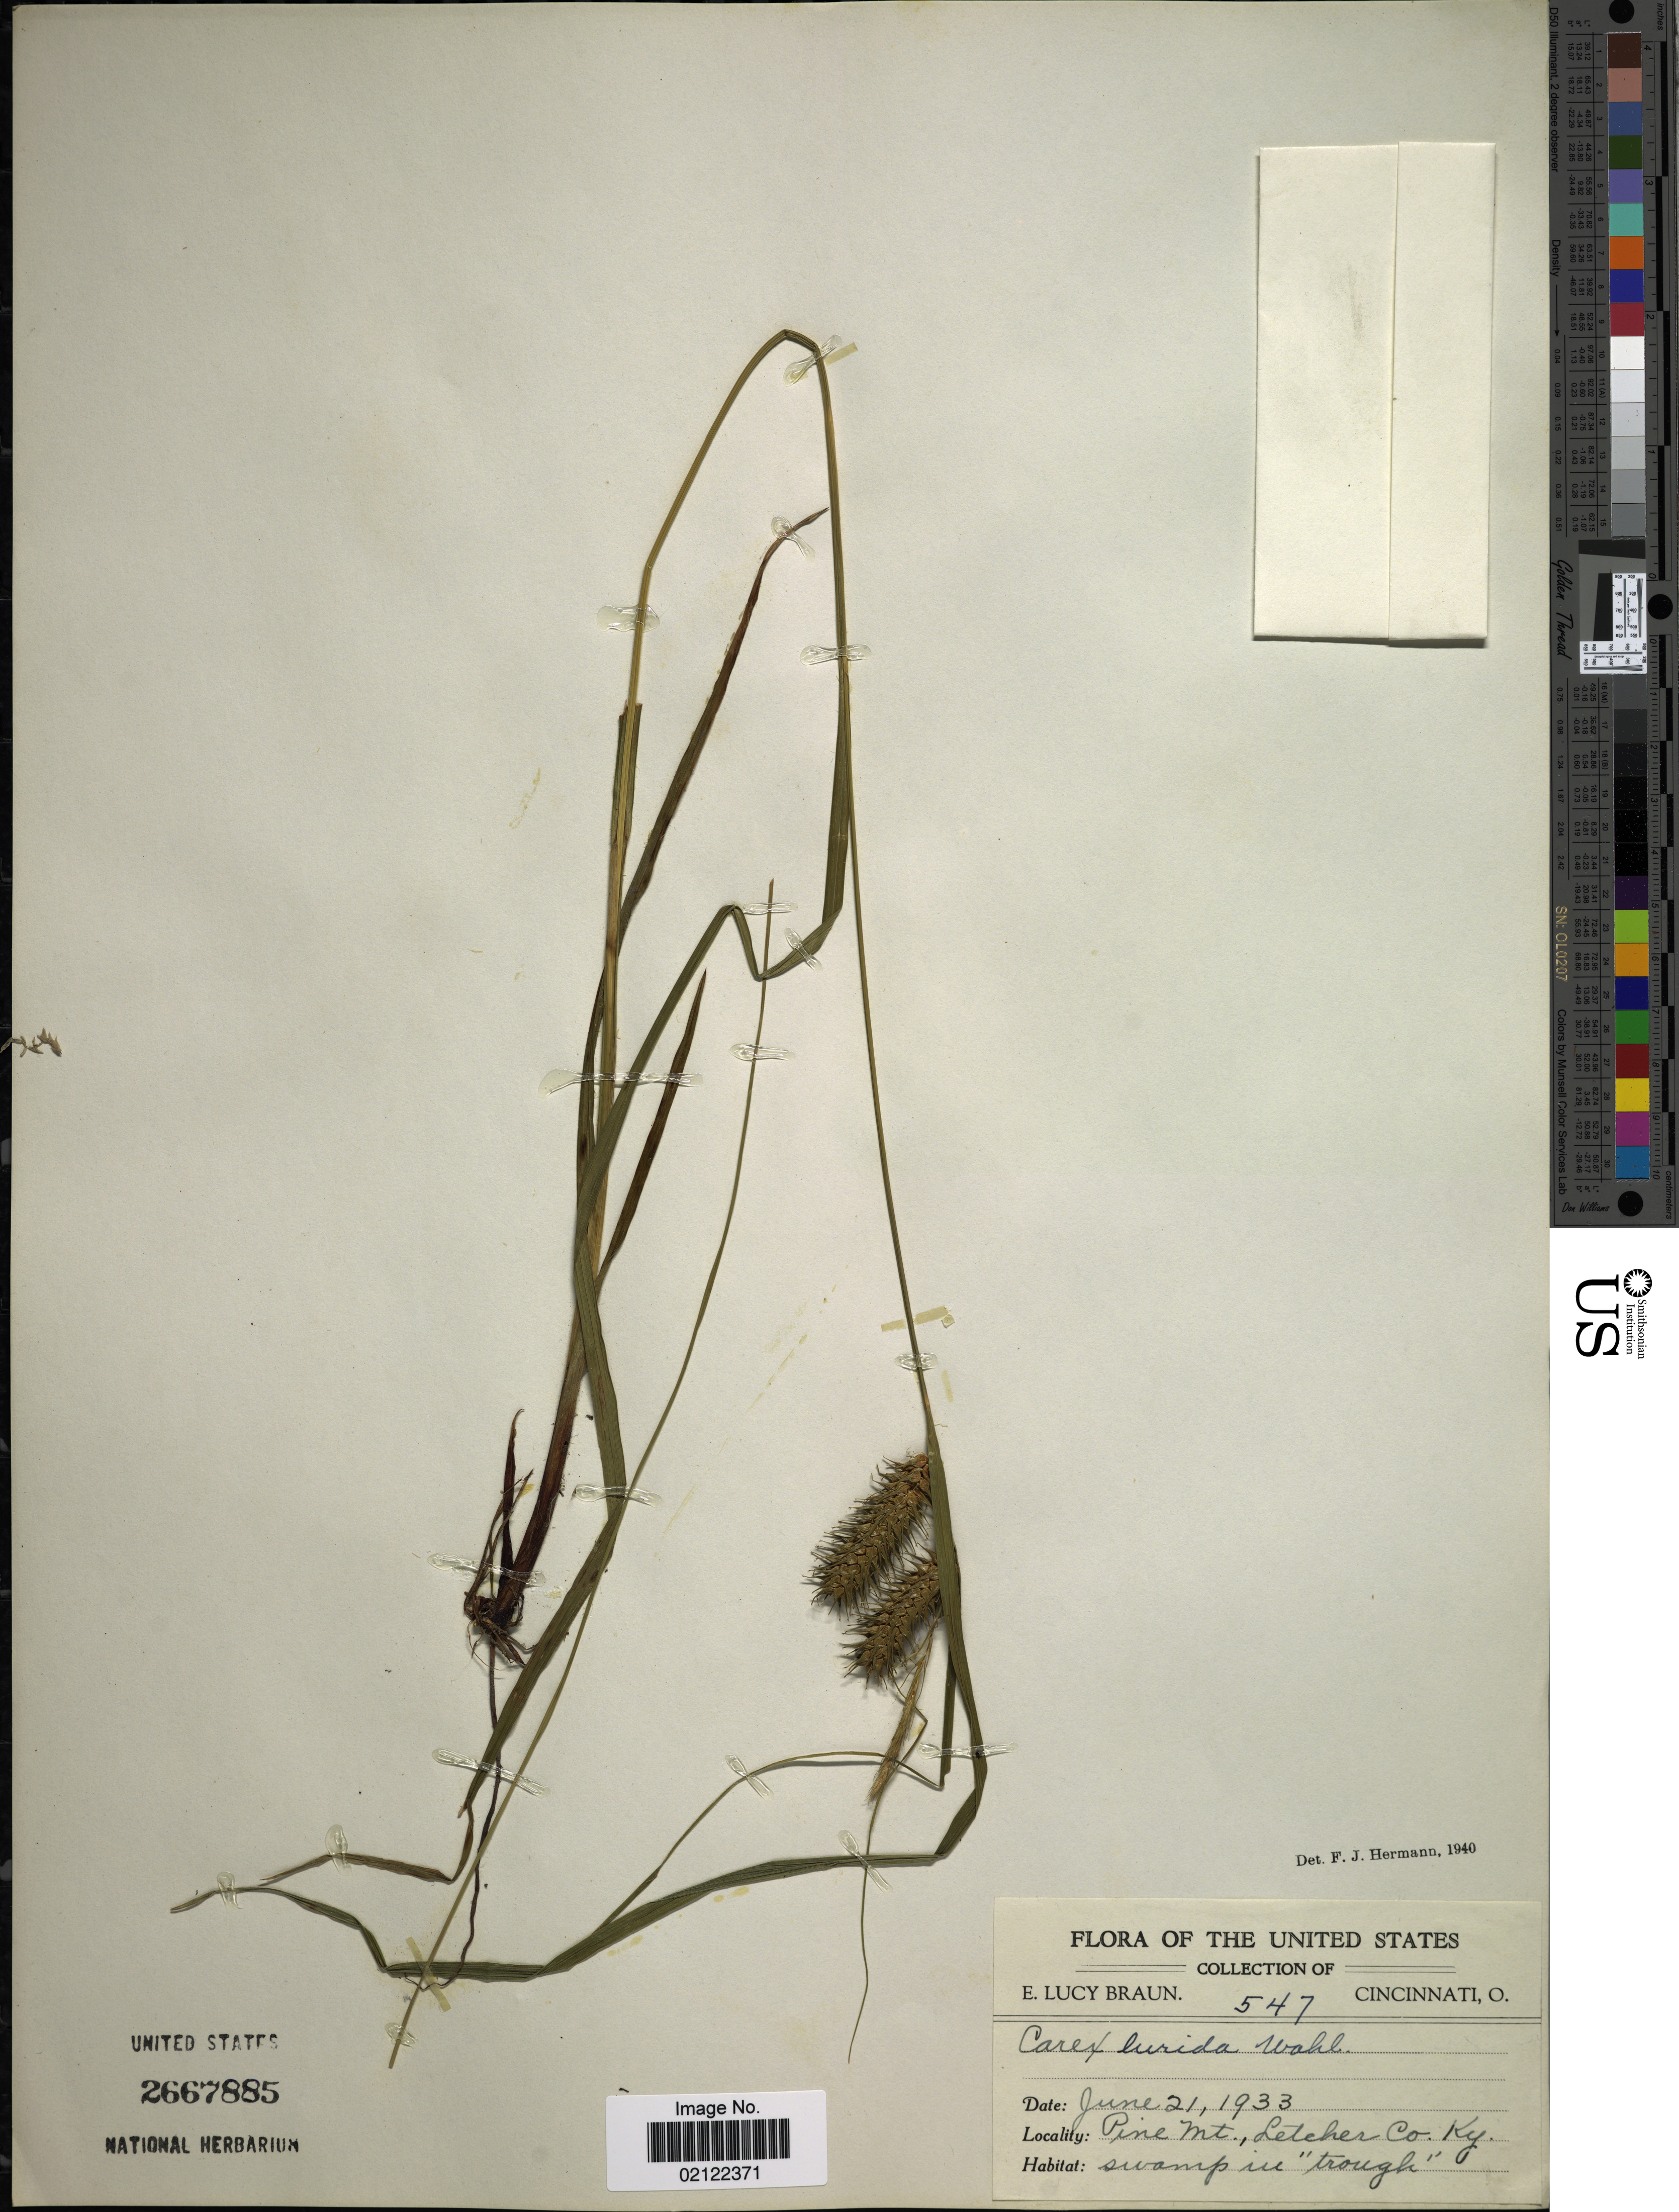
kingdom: Plantae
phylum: Tracheophyta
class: Liliopsida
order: Poales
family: Cyperaceae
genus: Carex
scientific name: Carex lurida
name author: Wahlenb.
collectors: E. L. Braun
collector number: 547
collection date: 1933-06-21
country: United States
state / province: Kentucky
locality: Pine Mt., Letcher Co., Ky.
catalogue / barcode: US 2667885